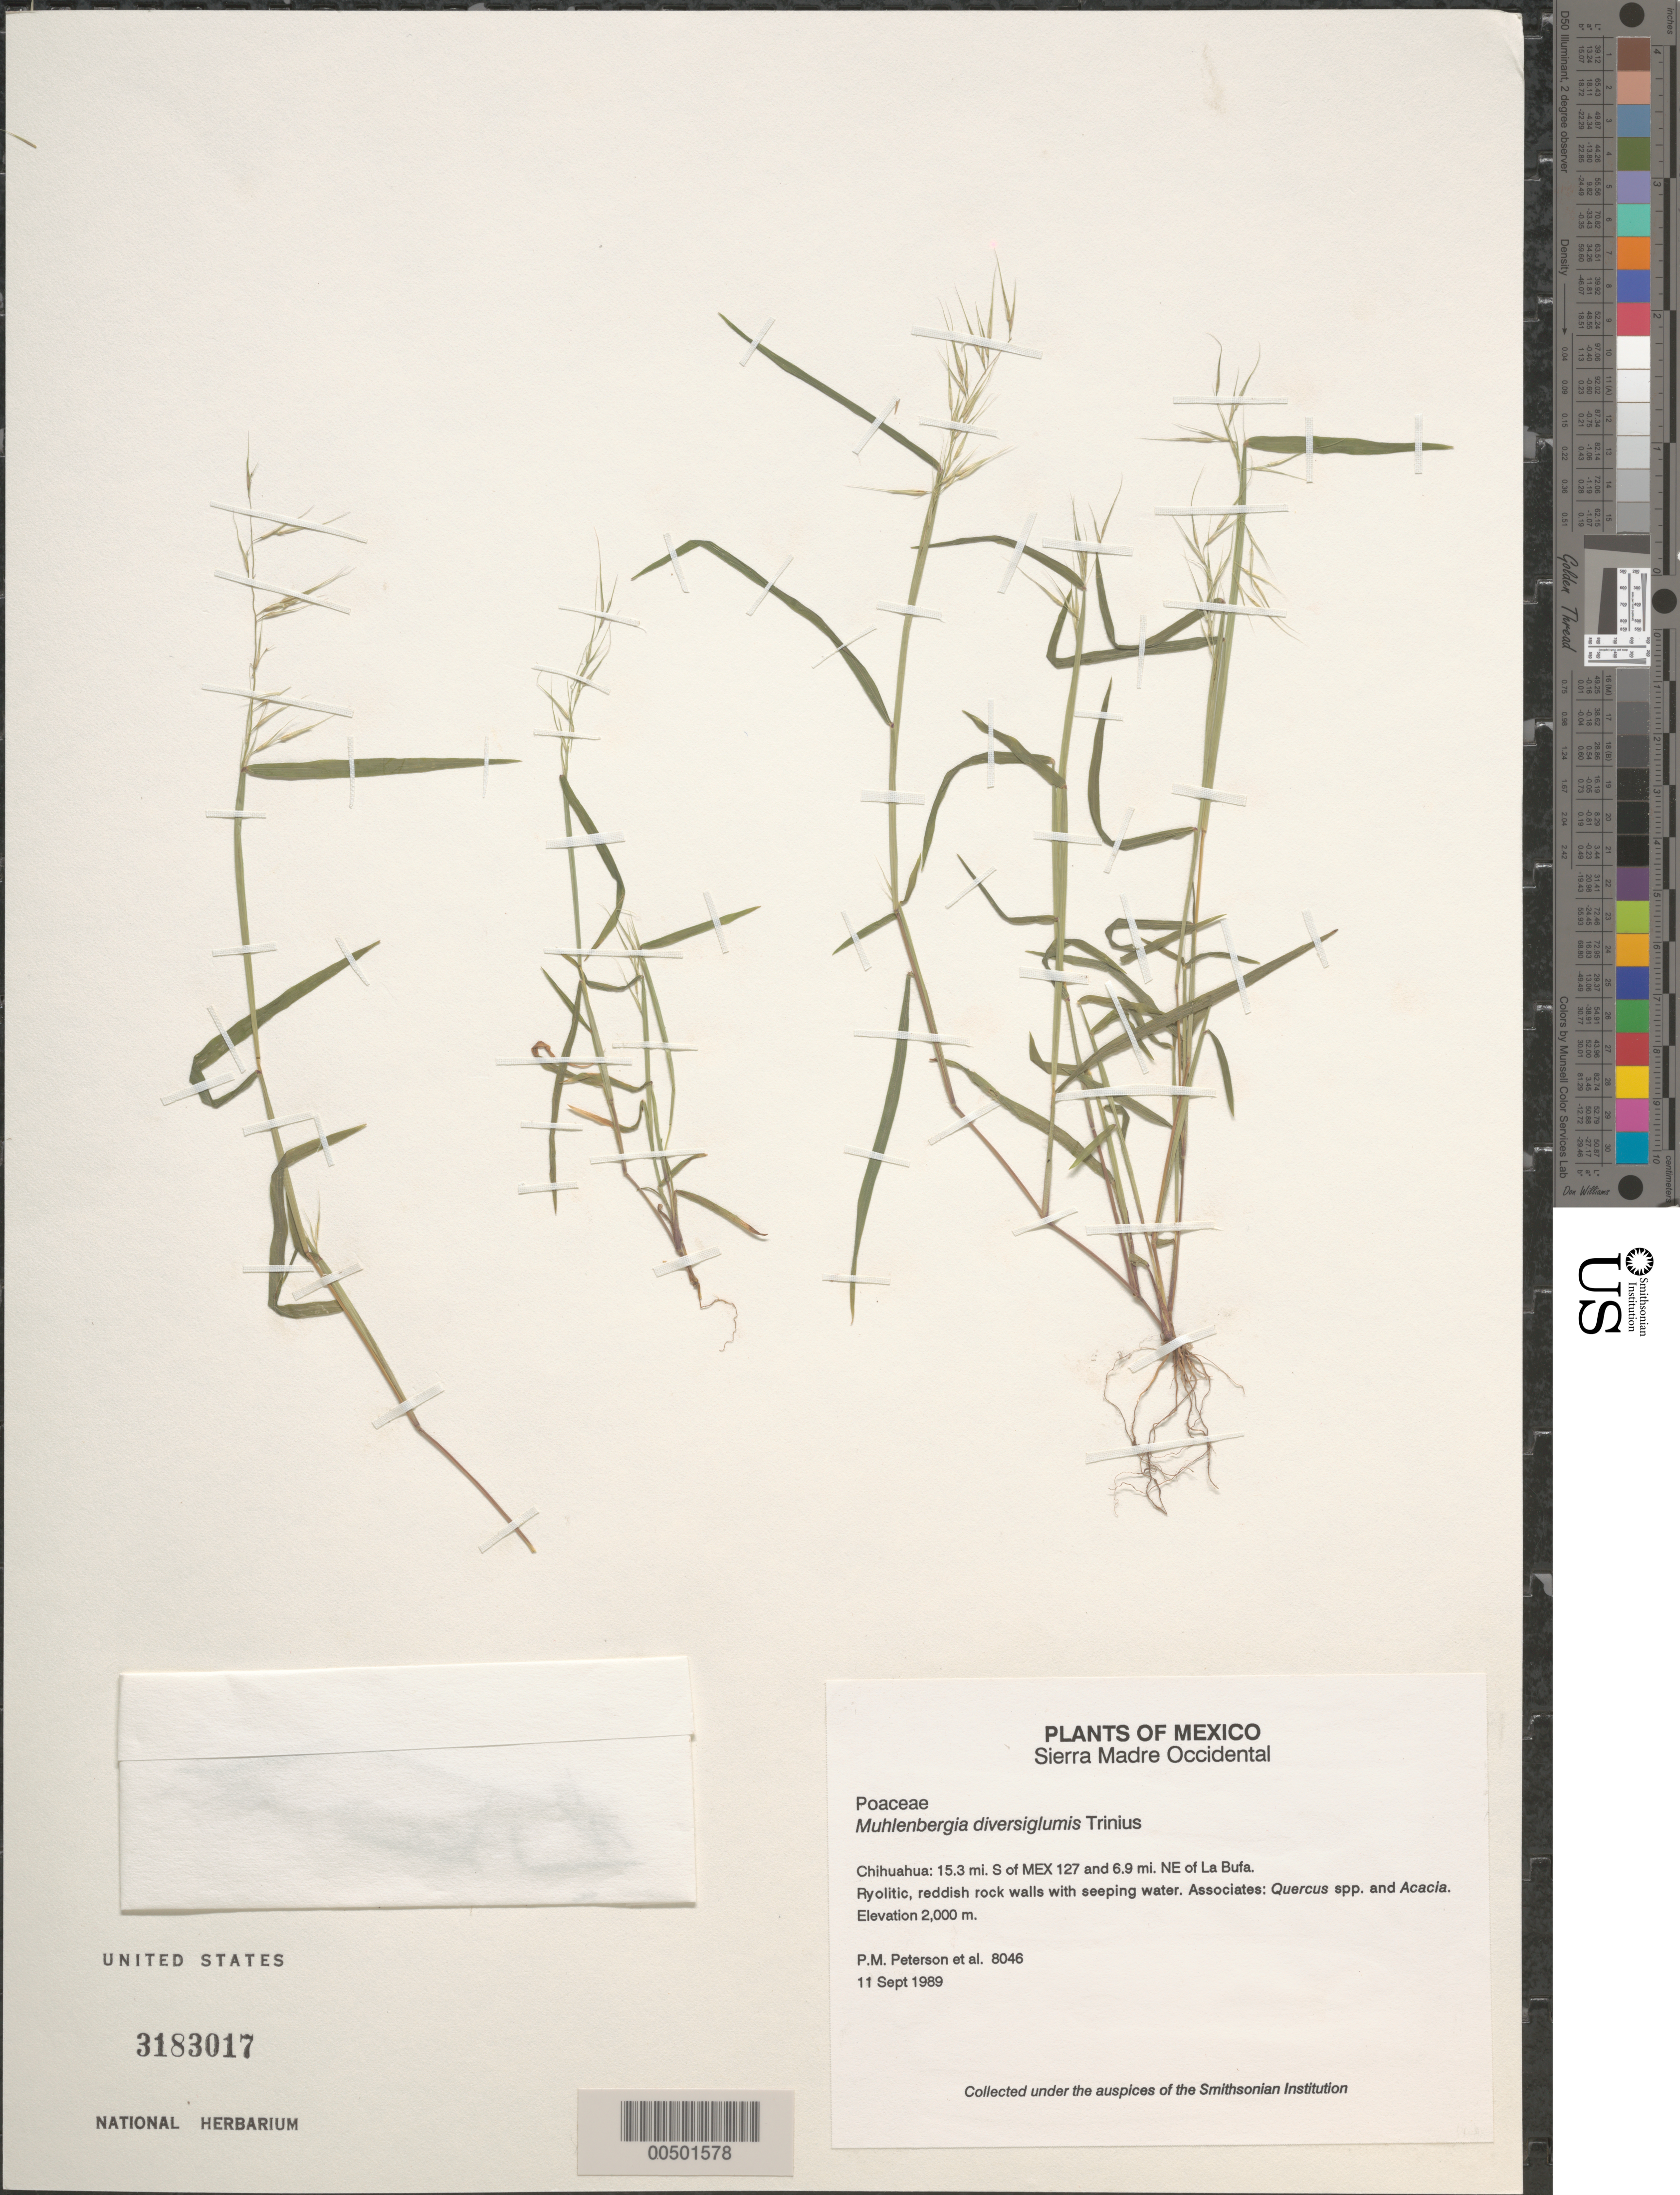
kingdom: Plantae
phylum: Tracheophyta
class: Liliopsida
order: Poales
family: Poaceae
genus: Muhlenbergia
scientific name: Muhlenbergia diversiglumis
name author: Trin.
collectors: P. M. Peterson, C. R. Annable & Y. Herrera Arrieta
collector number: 08046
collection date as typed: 11 Sep 1989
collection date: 1989-09-11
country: Mexico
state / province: Chihuahua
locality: Sierra Madre Occidental, 15.3 mi. S of Mex 127 and 6.9 mi. NE of La Bufa.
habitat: Ryolitic, reddish rock walls with seeping water. Associates: Quercus spp. and Acacia.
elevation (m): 2000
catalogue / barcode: US 3183017